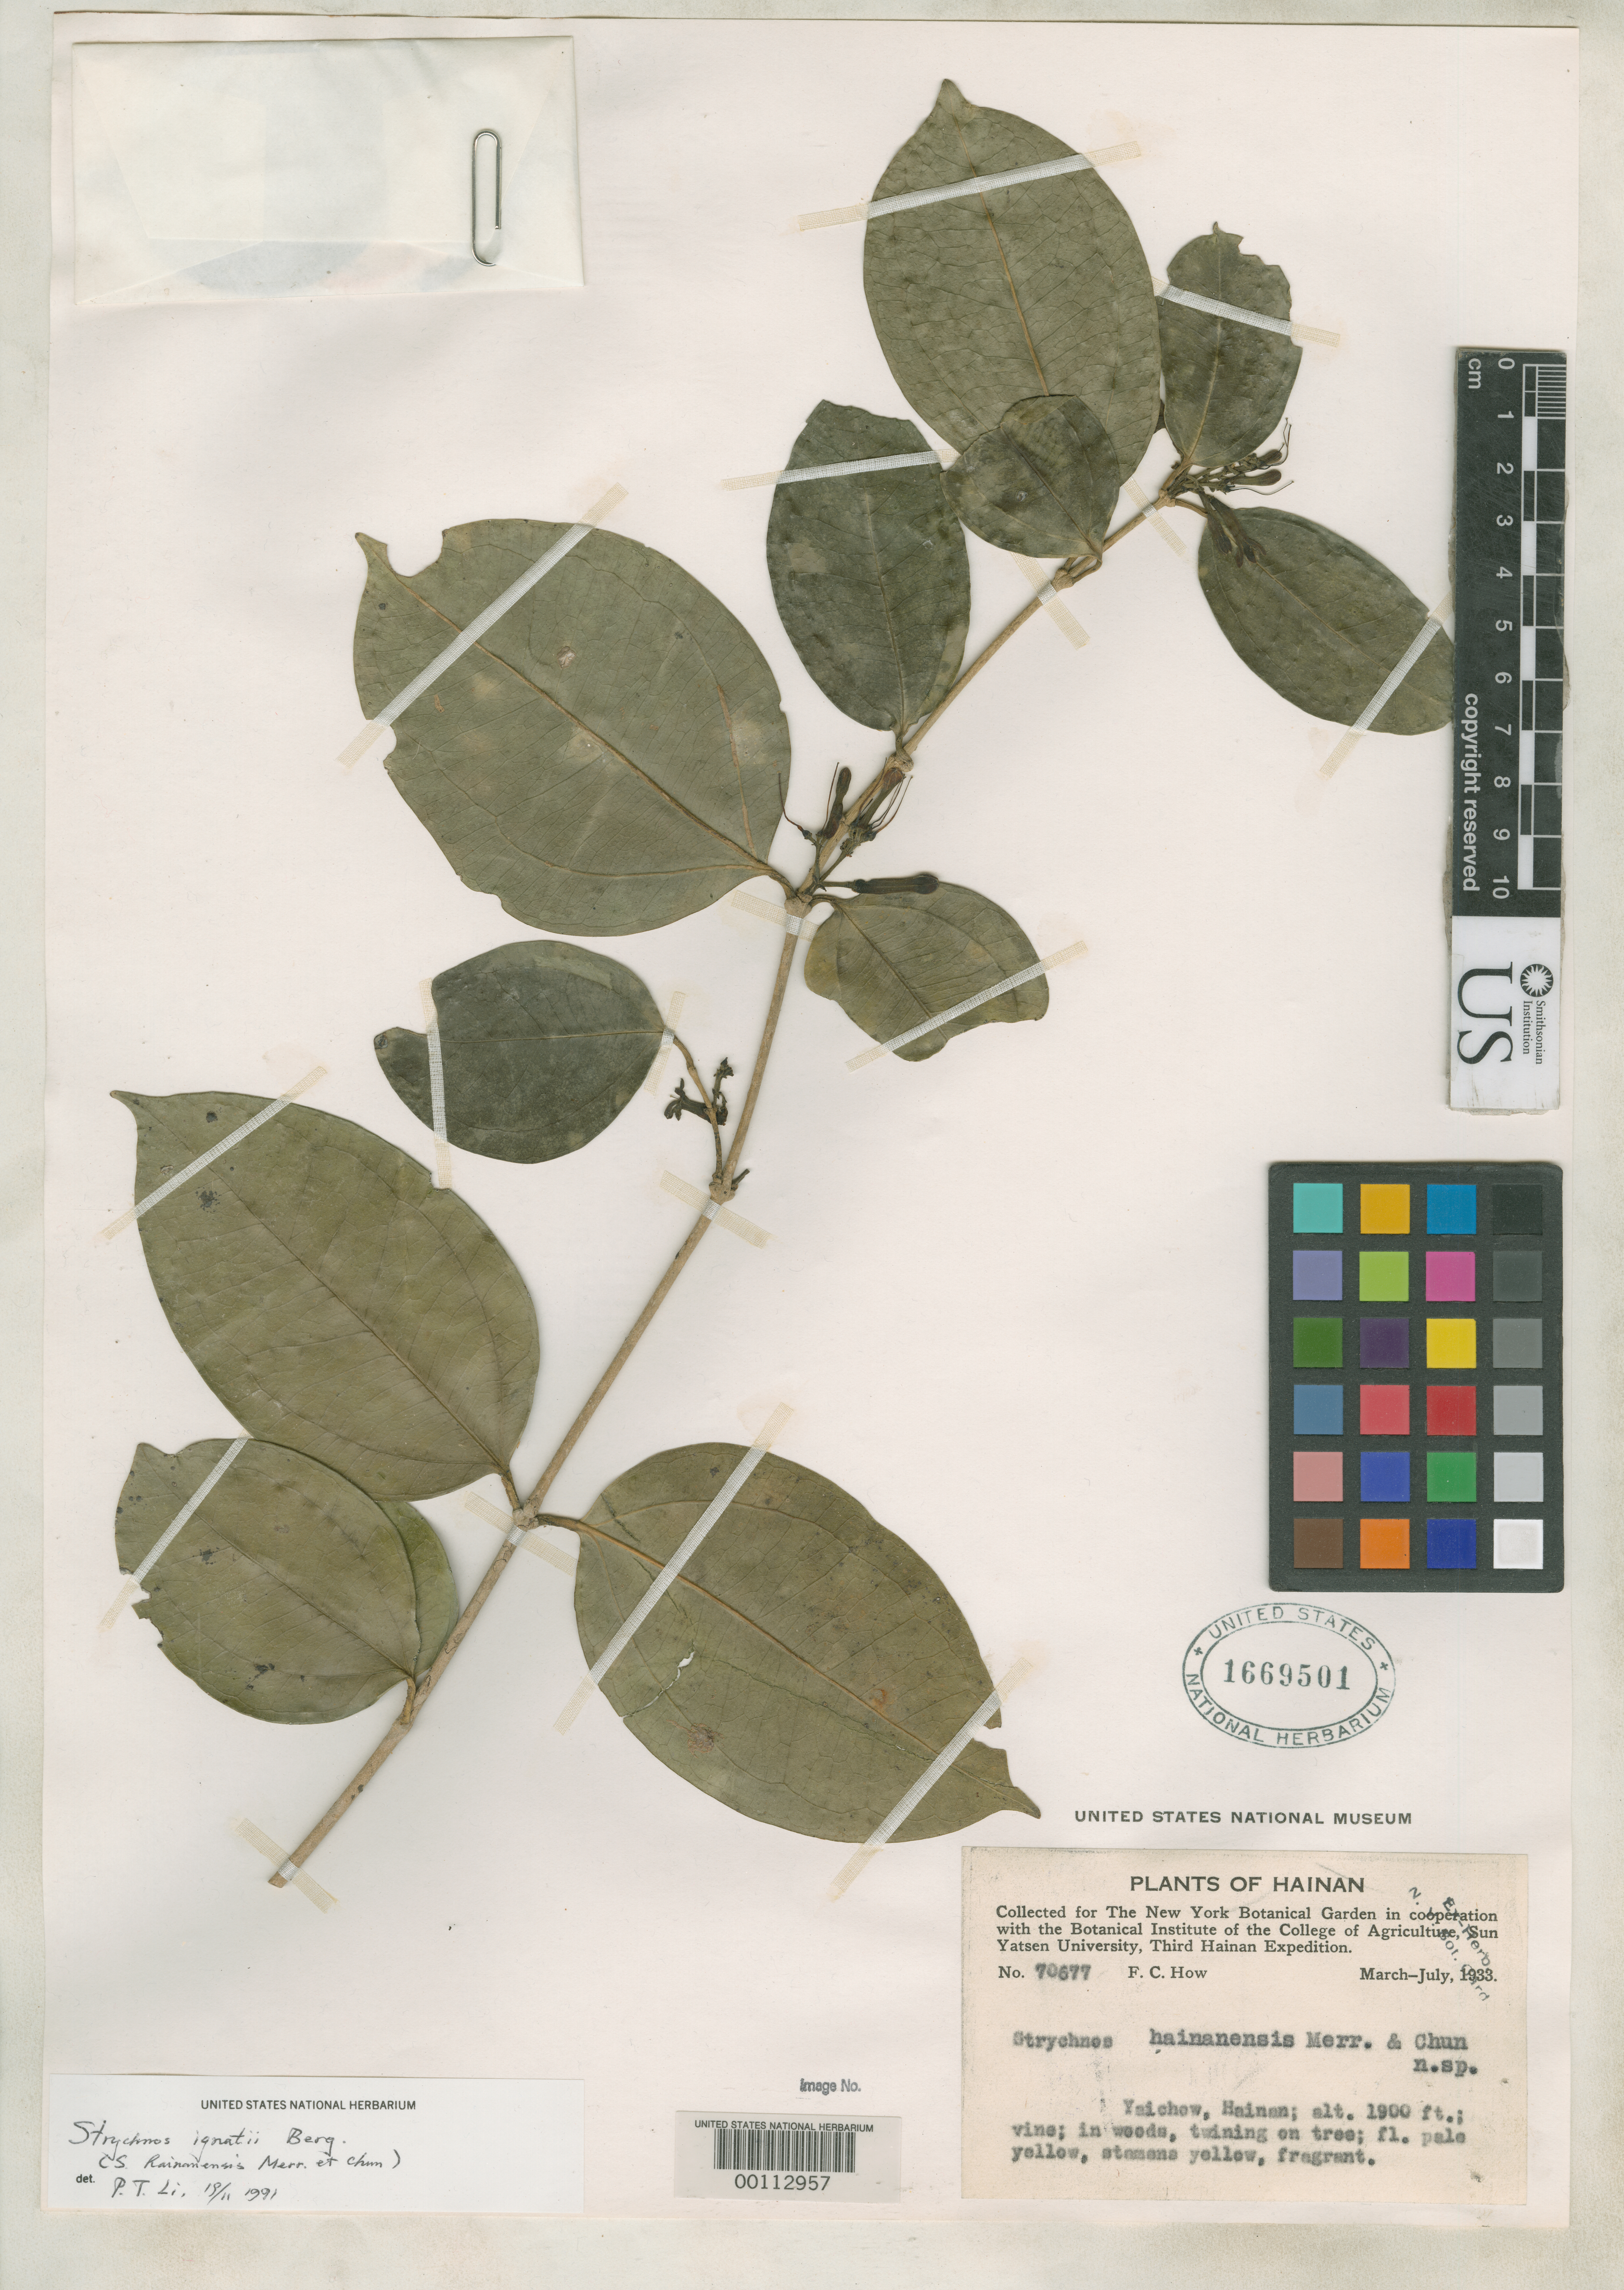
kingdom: Plantae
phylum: Tracheophyta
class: Magnoliopsida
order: Gentianales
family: Loganiaceae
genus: Strychnos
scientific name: Strychnos hainanensis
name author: Merr. & Chun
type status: Isotype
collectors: F. How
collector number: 70677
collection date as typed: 04 May 1933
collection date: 1933-05-04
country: China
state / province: Hainan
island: Hainan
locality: Hainan, Ngai Yuen.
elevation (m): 550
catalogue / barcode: US 1669501